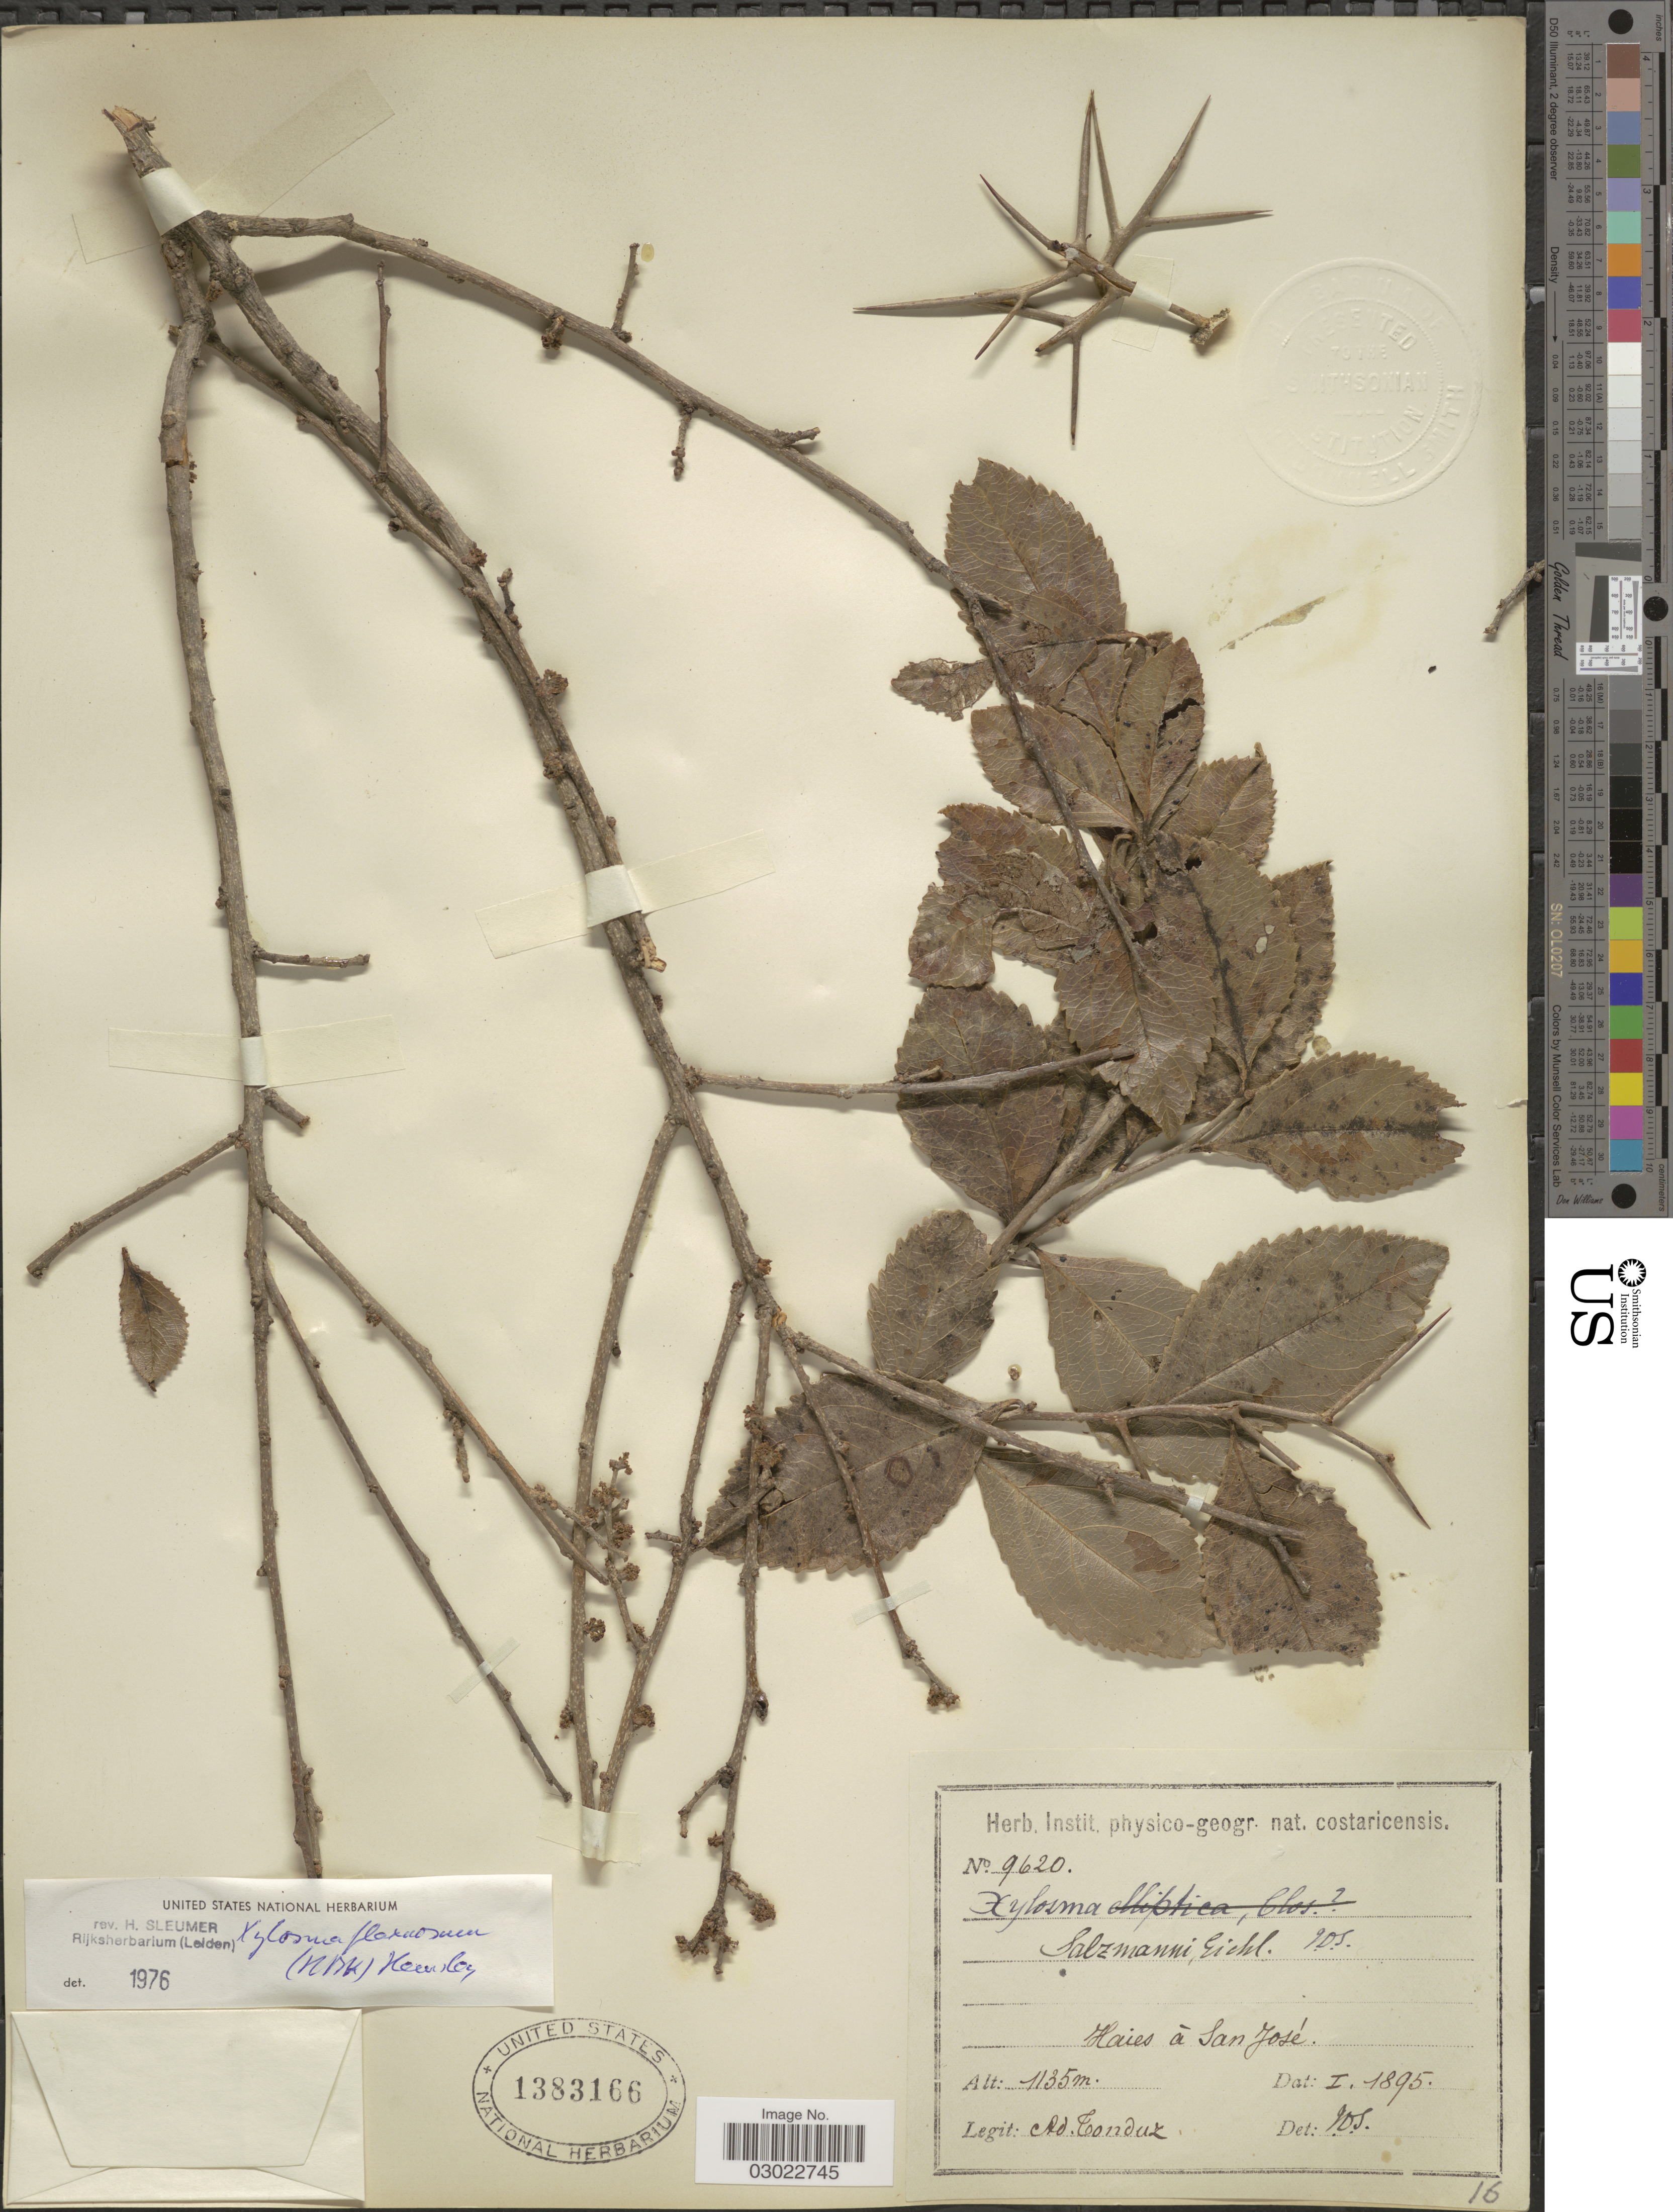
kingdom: Plantae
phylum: Tracheophyta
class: Magnoliopsida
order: Malpighiales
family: Salicaceae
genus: Xylosma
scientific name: Xylosma flexuosa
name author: (Kunth) Hemsl.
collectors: A. Tonduz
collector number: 9620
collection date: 1895-01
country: Costa Rica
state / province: San José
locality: Haies á San José.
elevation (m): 1135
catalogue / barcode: US 1383166